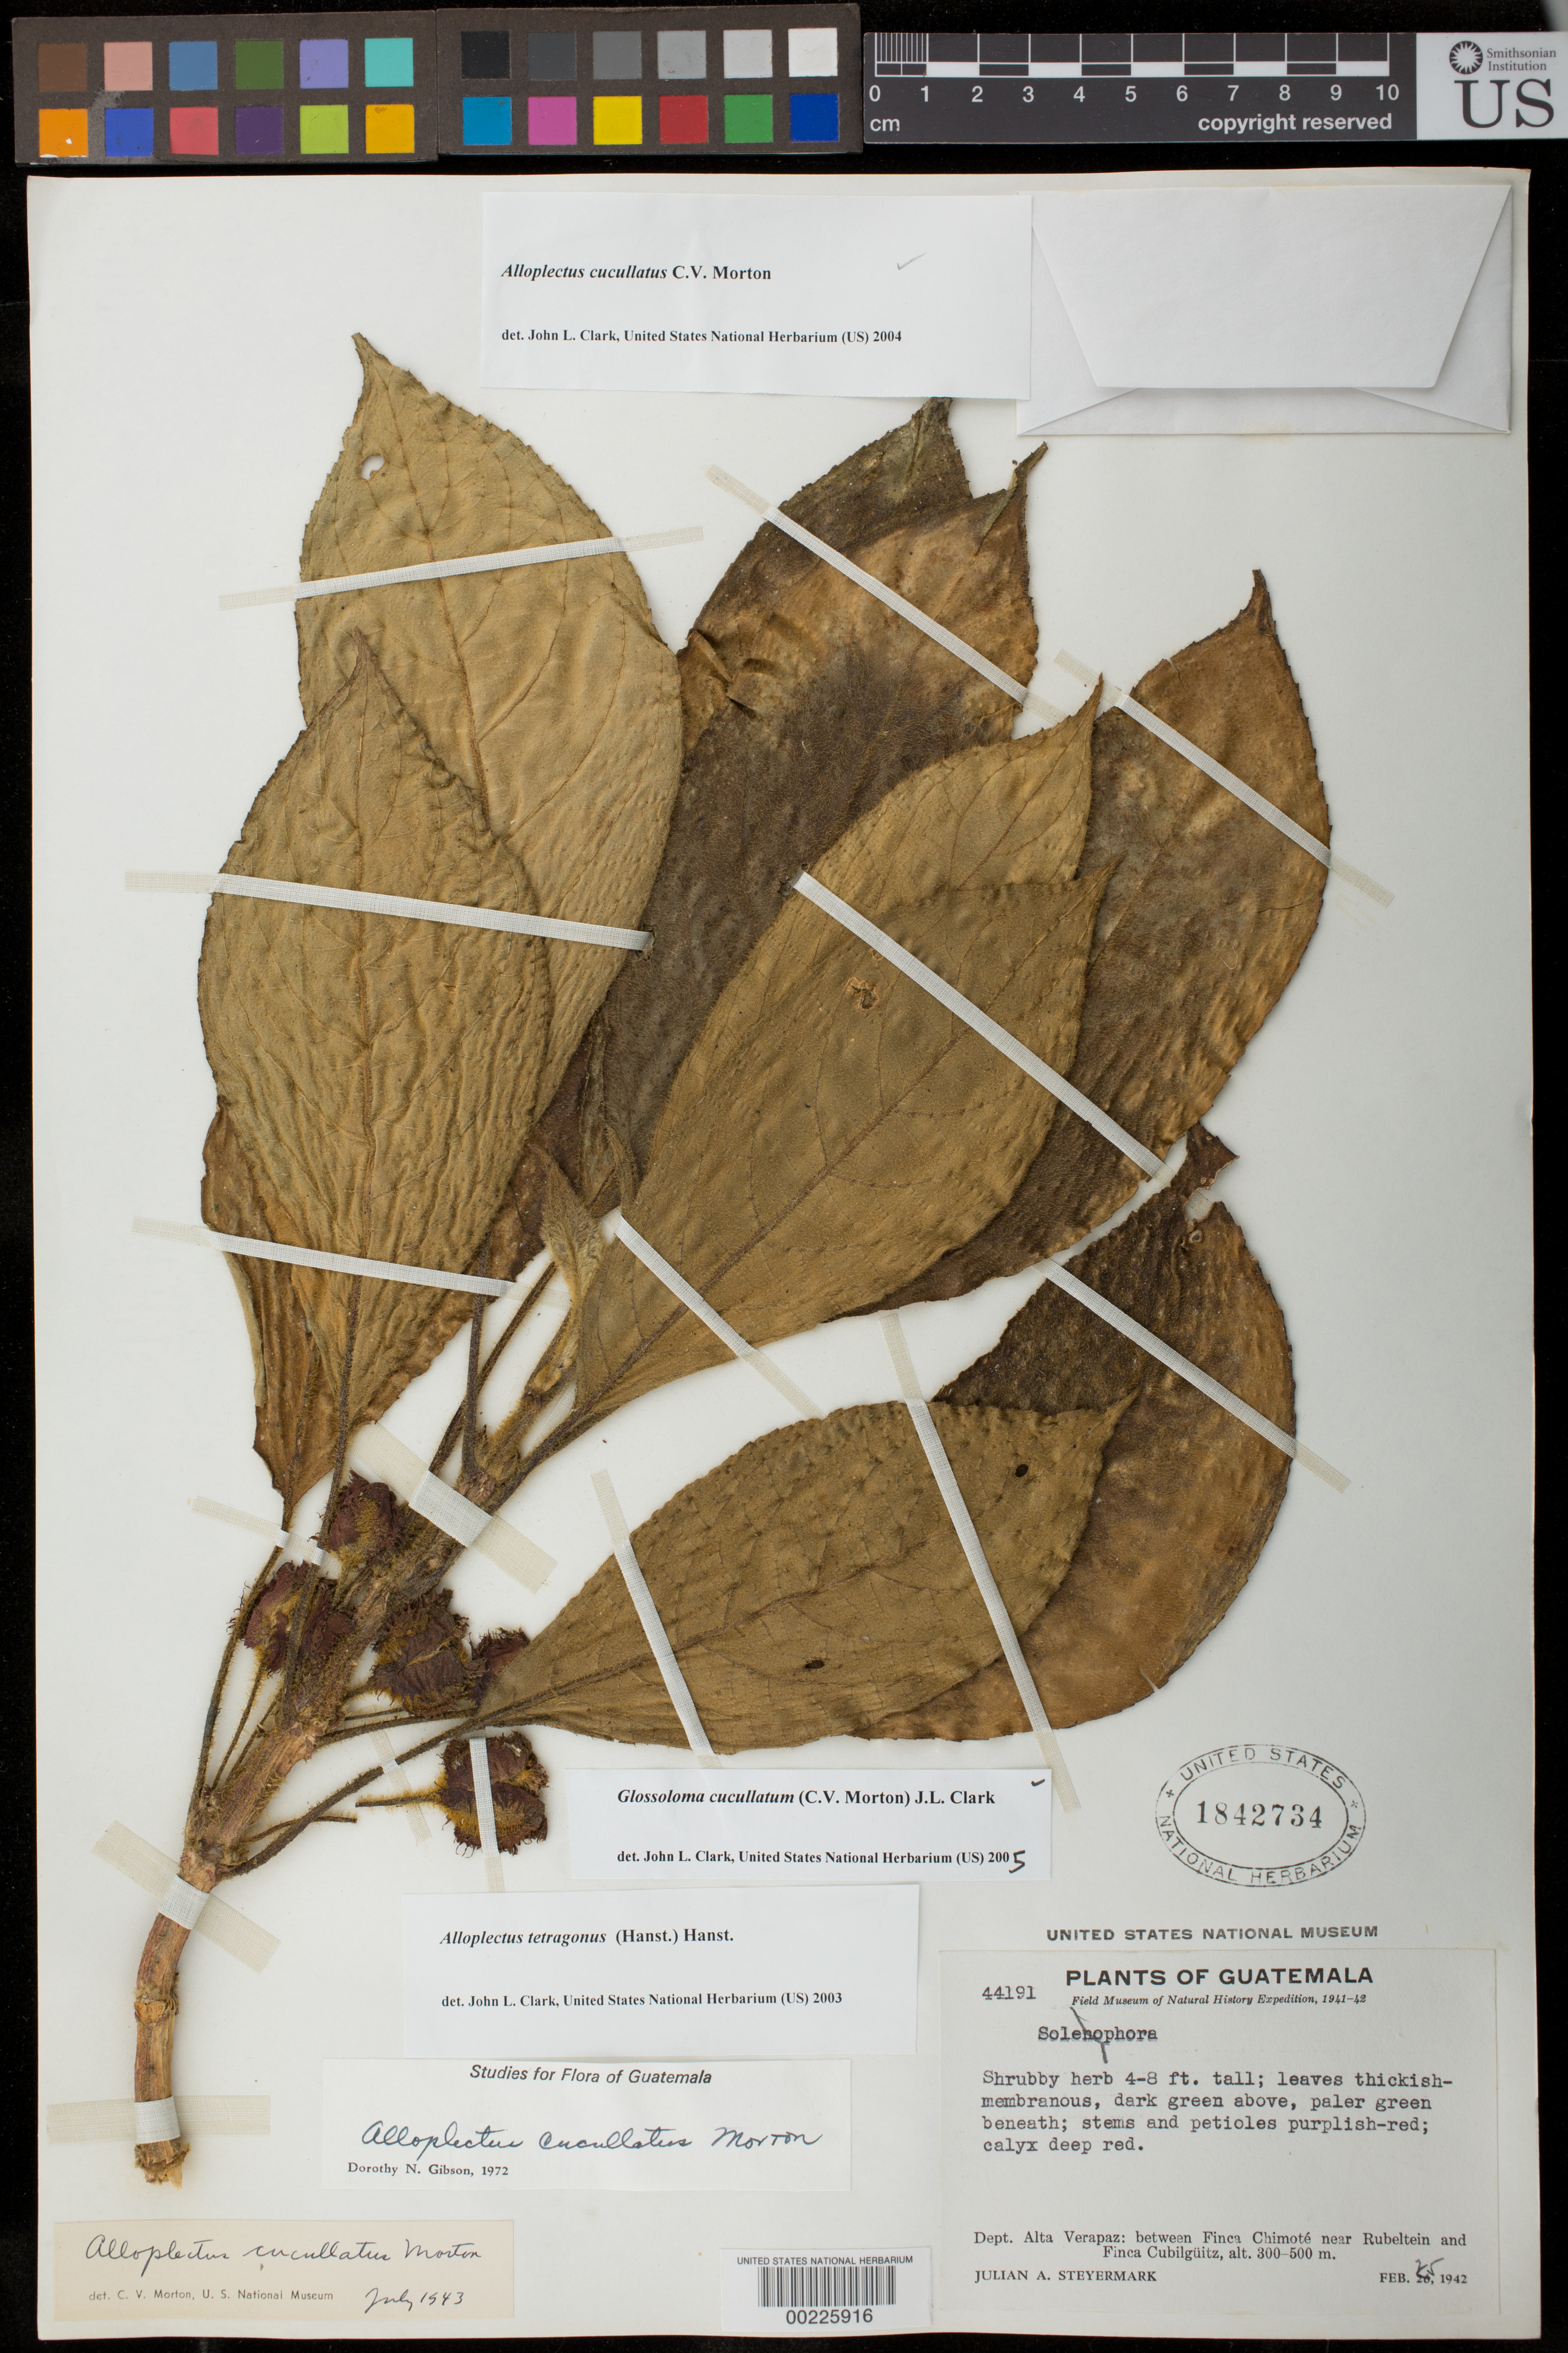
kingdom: Plantae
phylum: Tracheophyta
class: Magnoliopsida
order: Lamiales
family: Gesneriaceae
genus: Glossoloma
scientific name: Glossoloma cucullatum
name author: (C.V. Morton) J.L. Clark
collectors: J. Steyermark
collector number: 44191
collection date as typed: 25 Feb 1942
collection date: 1942-02-25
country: Guatemala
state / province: Alta Verapaz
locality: Between Finca Chimote near Rubeltein and Finca Cubilguitz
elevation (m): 300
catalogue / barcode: US 1842734